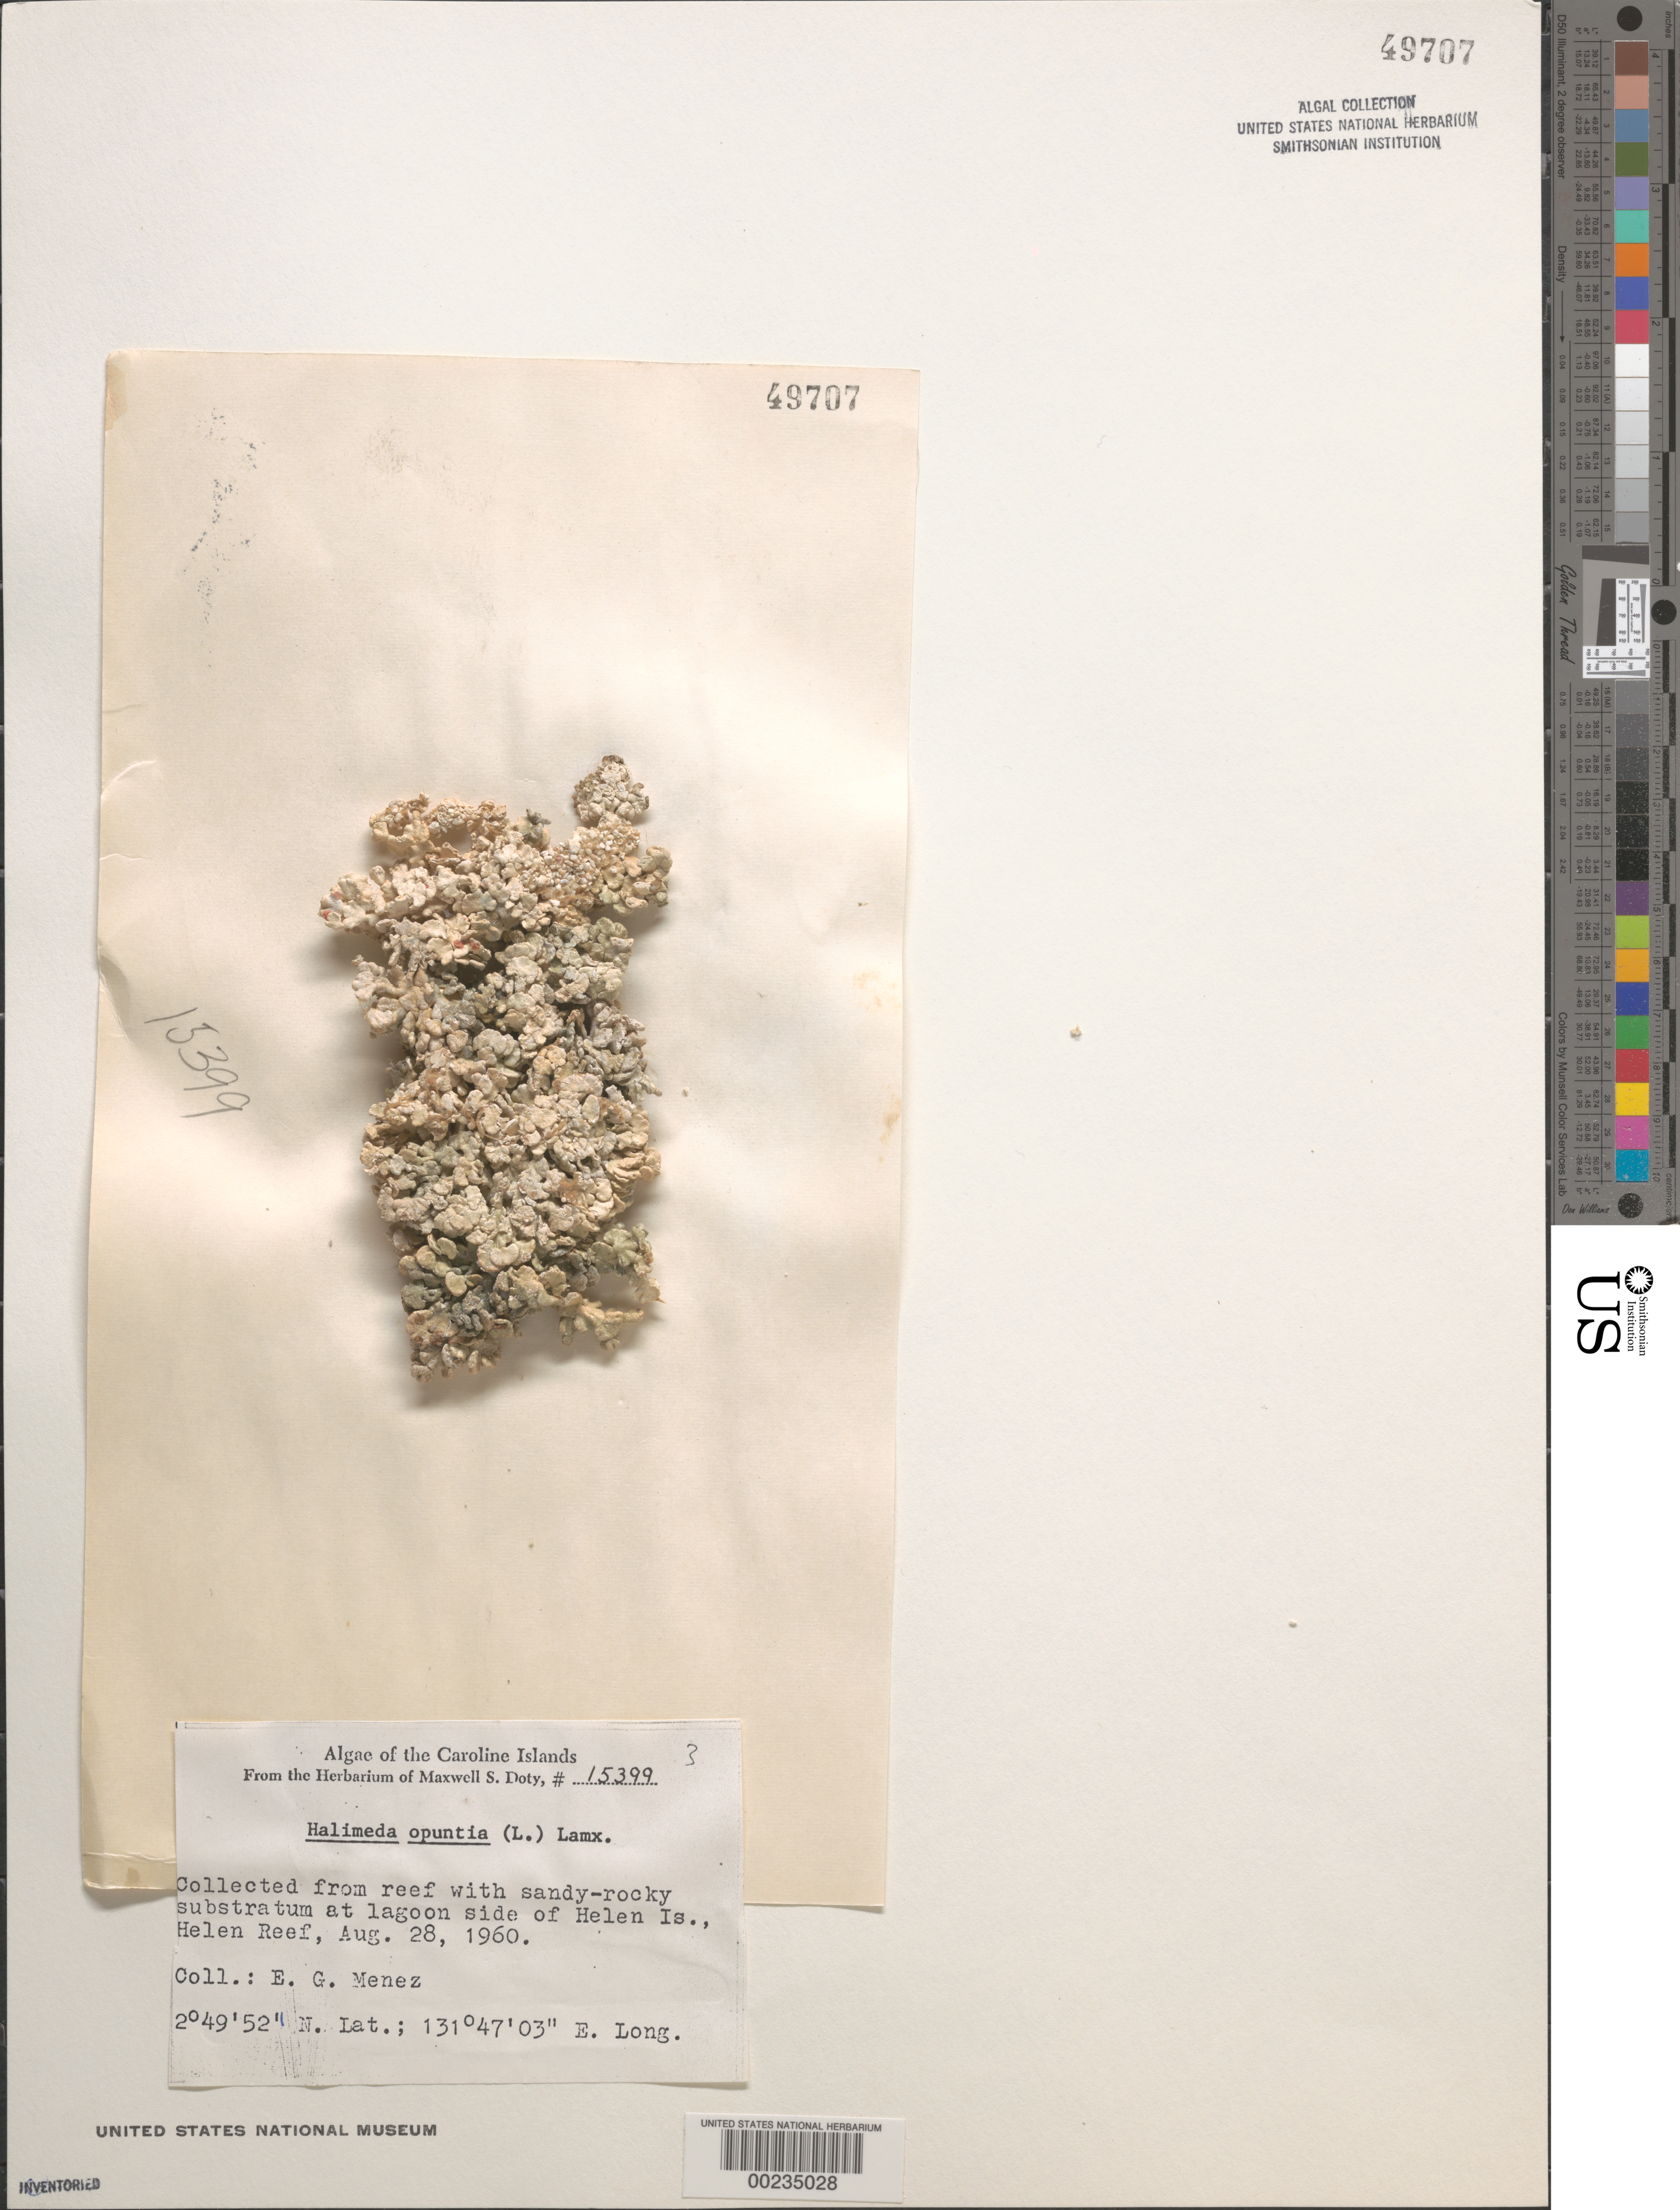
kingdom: Plantae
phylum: Chlorophyta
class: Ulvophyceae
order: Bryopsidales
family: Halimedaceae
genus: Halimeda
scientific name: Halimeda opuntia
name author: (L.) J.V.Lamouroux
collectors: Meñez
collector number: MSD 15399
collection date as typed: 28 Aug 1960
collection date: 1960-08-28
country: Palau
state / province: Belau Outliers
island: Helen Atoll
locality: Helen Reef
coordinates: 2 49' 52" N, 131 47' 03" E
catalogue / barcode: US 49707